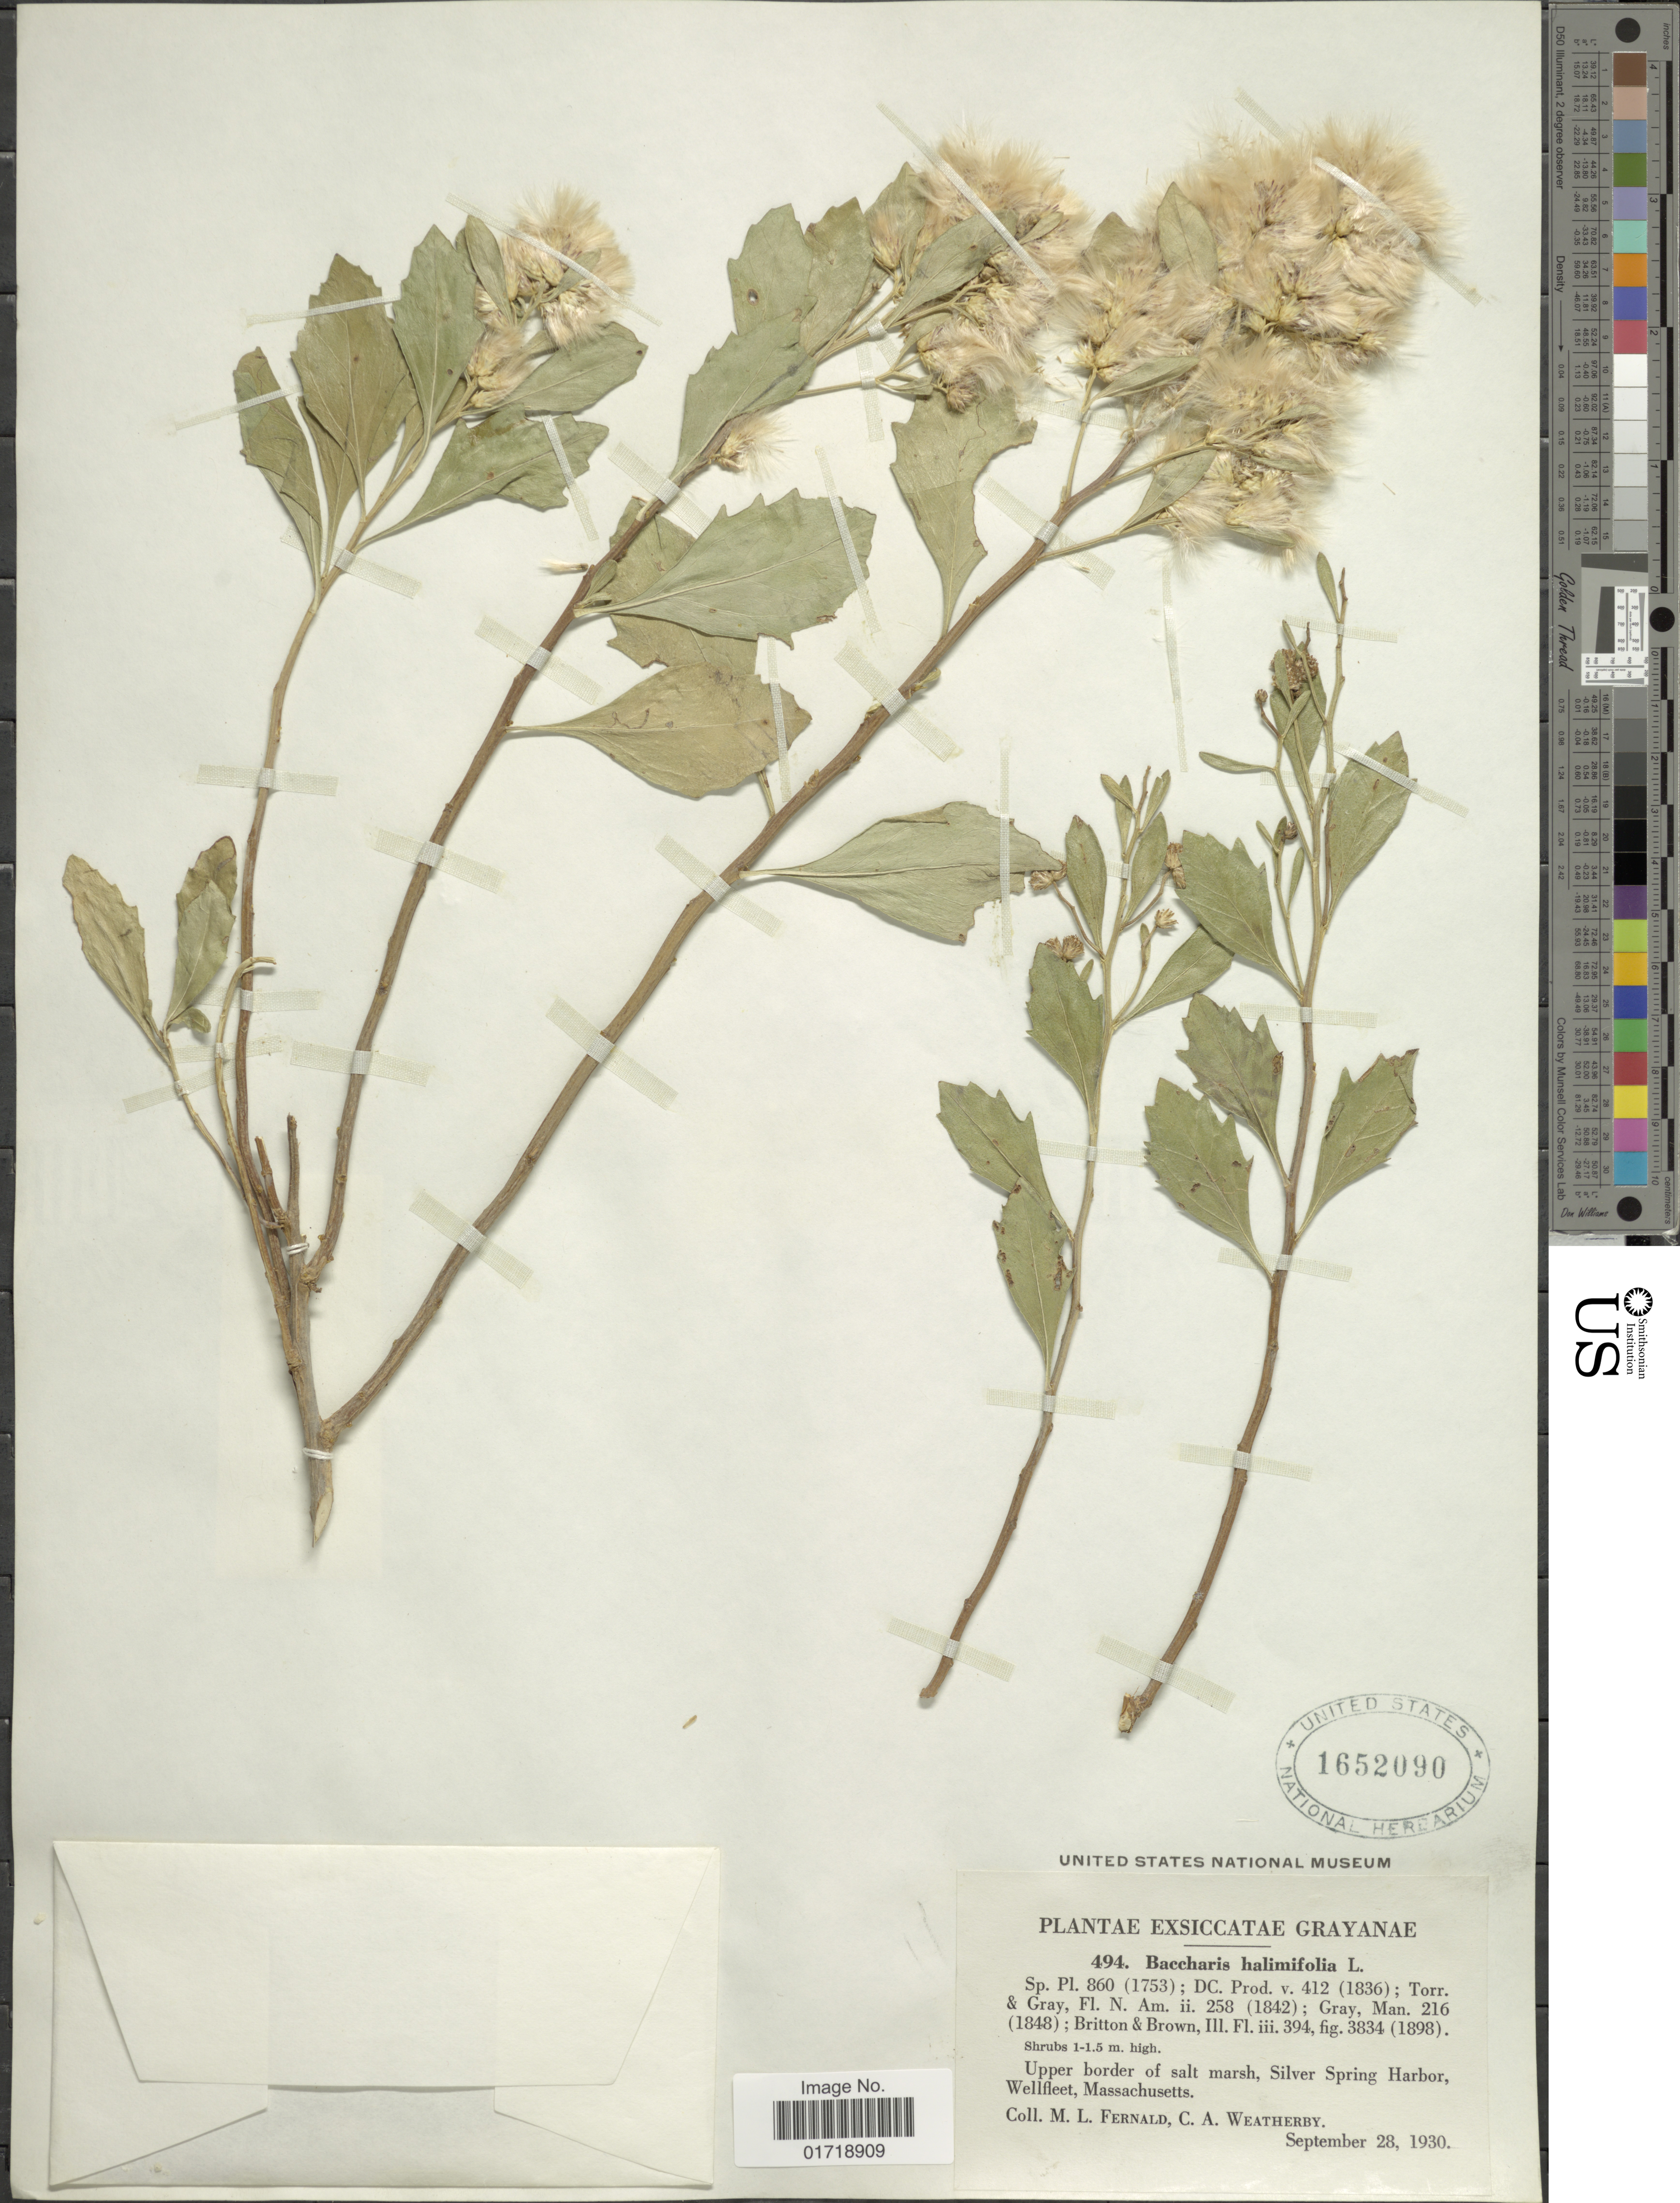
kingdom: Plantae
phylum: Tracheophyta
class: Magnoliopsida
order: Asterales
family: Asteraceae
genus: Baccharis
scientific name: Baccharis halimifolia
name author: L.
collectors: M. L. Fernald & C. A. Weatherby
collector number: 494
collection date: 1930-09-28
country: United States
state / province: Massachusetts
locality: Upper border of salt marsh, Silver Spring Harbor, Wellfleet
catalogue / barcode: US 1652090